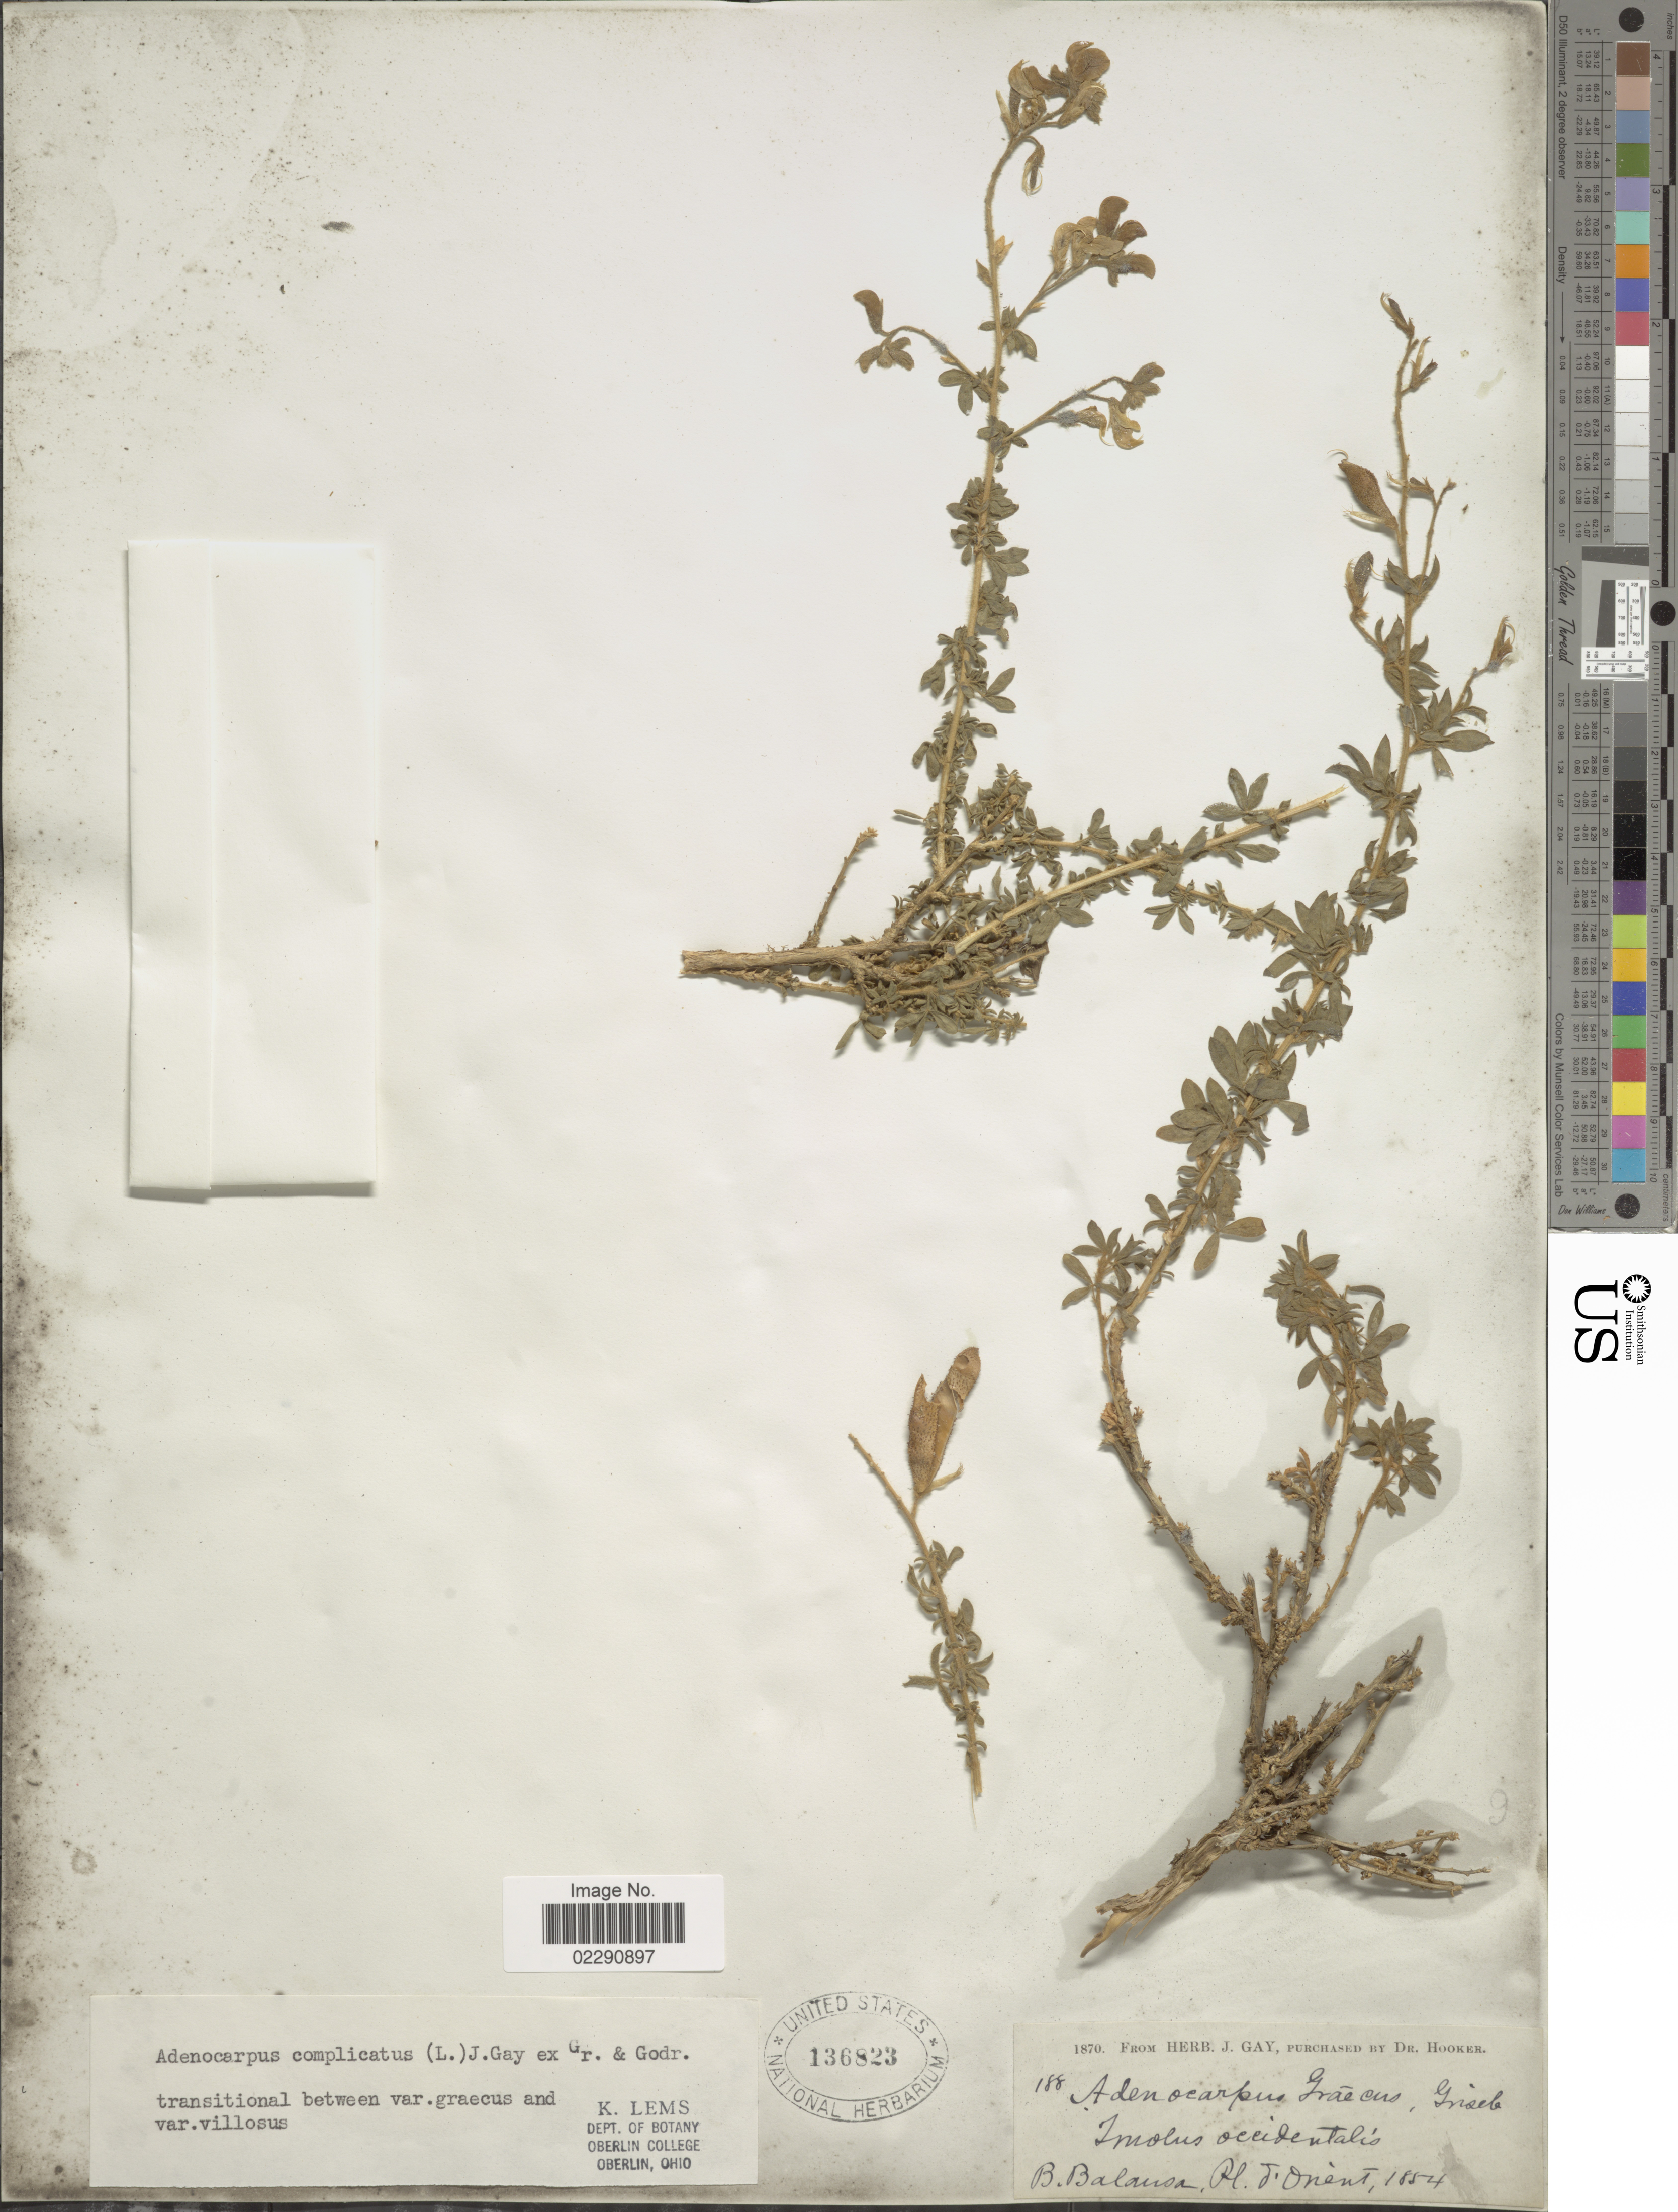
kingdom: Plantae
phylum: Tracheophyta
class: Magnoliopsida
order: Fabales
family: Fabaceae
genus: Adenocarpus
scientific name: Adenocarpus complicatus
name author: J. Gay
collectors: B. Balansa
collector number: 188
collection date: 1854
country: Turkey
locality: Tmolus occidentalis, Orient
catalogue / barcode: US 136823